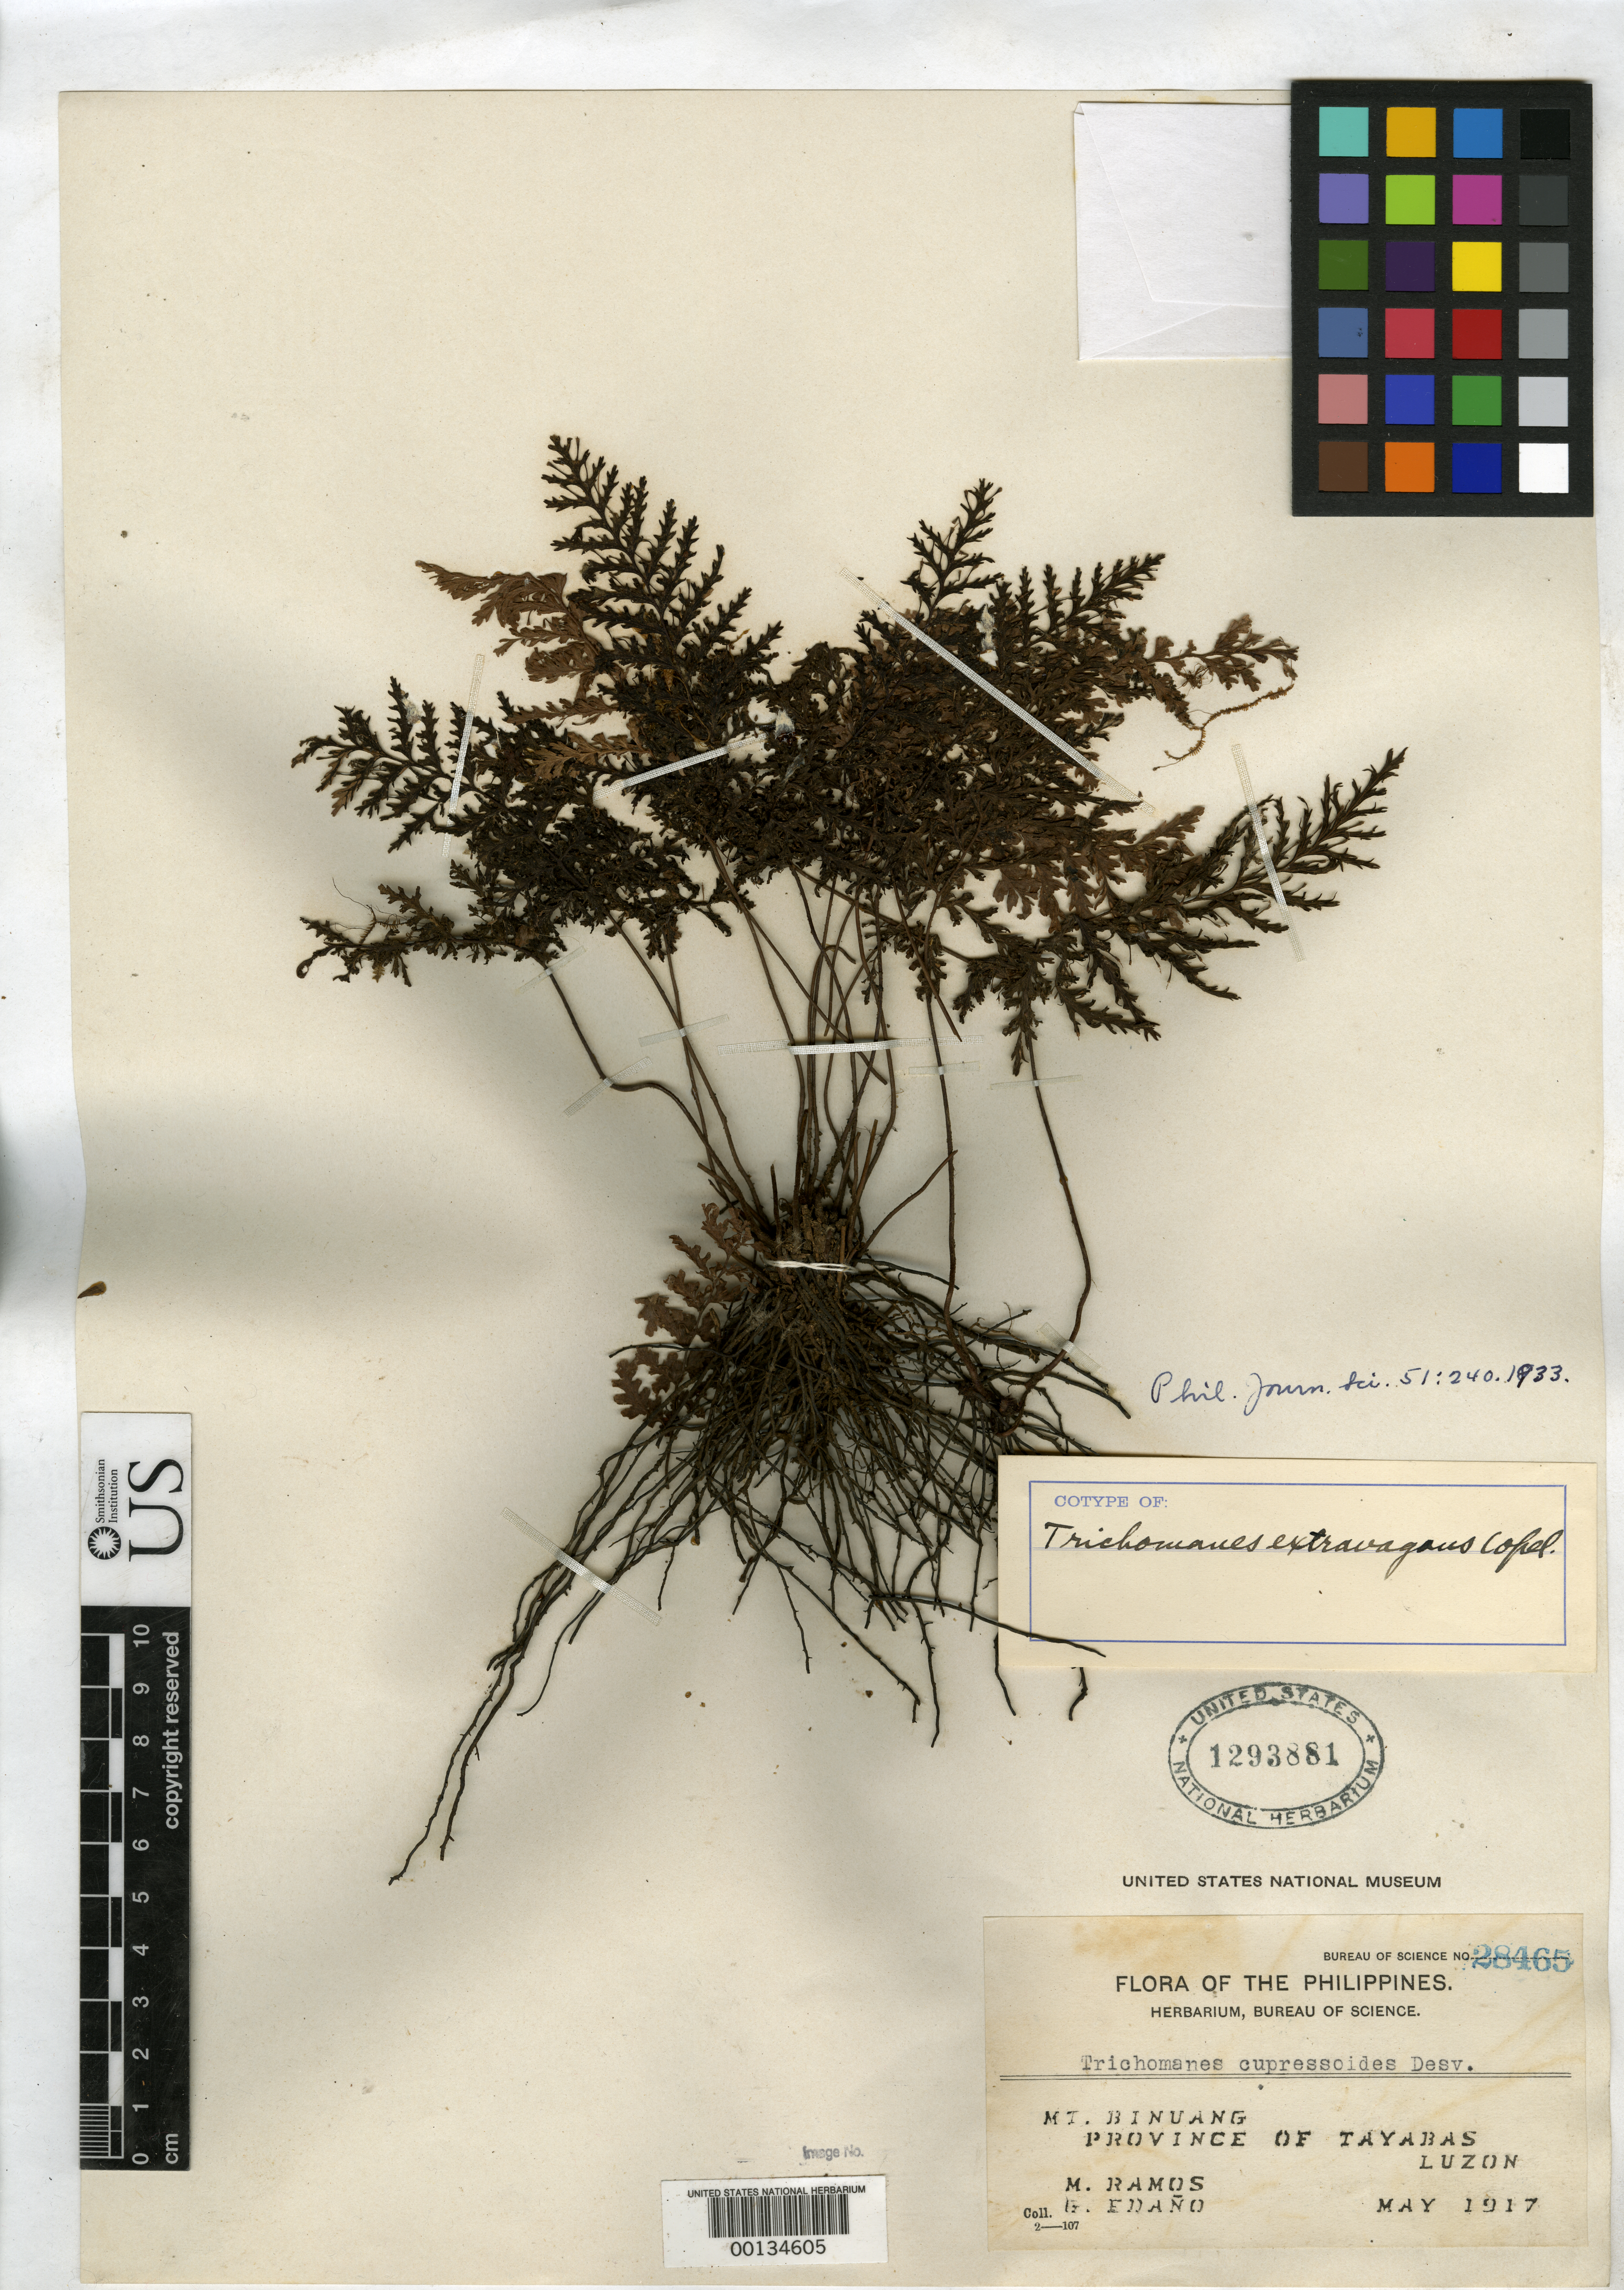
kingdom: Plantae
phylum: Tracheophyta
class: Polypodiopsida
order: Hymenophyllales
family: Hymenophyllaceae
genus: Trichomanes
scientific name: Trichomanes extravagans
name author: Copel.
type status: Isotype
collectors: M. Ramos & G. E. Edaño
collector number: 28465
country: Philippines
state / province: Calabarzon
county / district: Quezon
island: Luzon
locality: Mt. Binuang. Tayabas.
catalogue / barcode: US 1293881